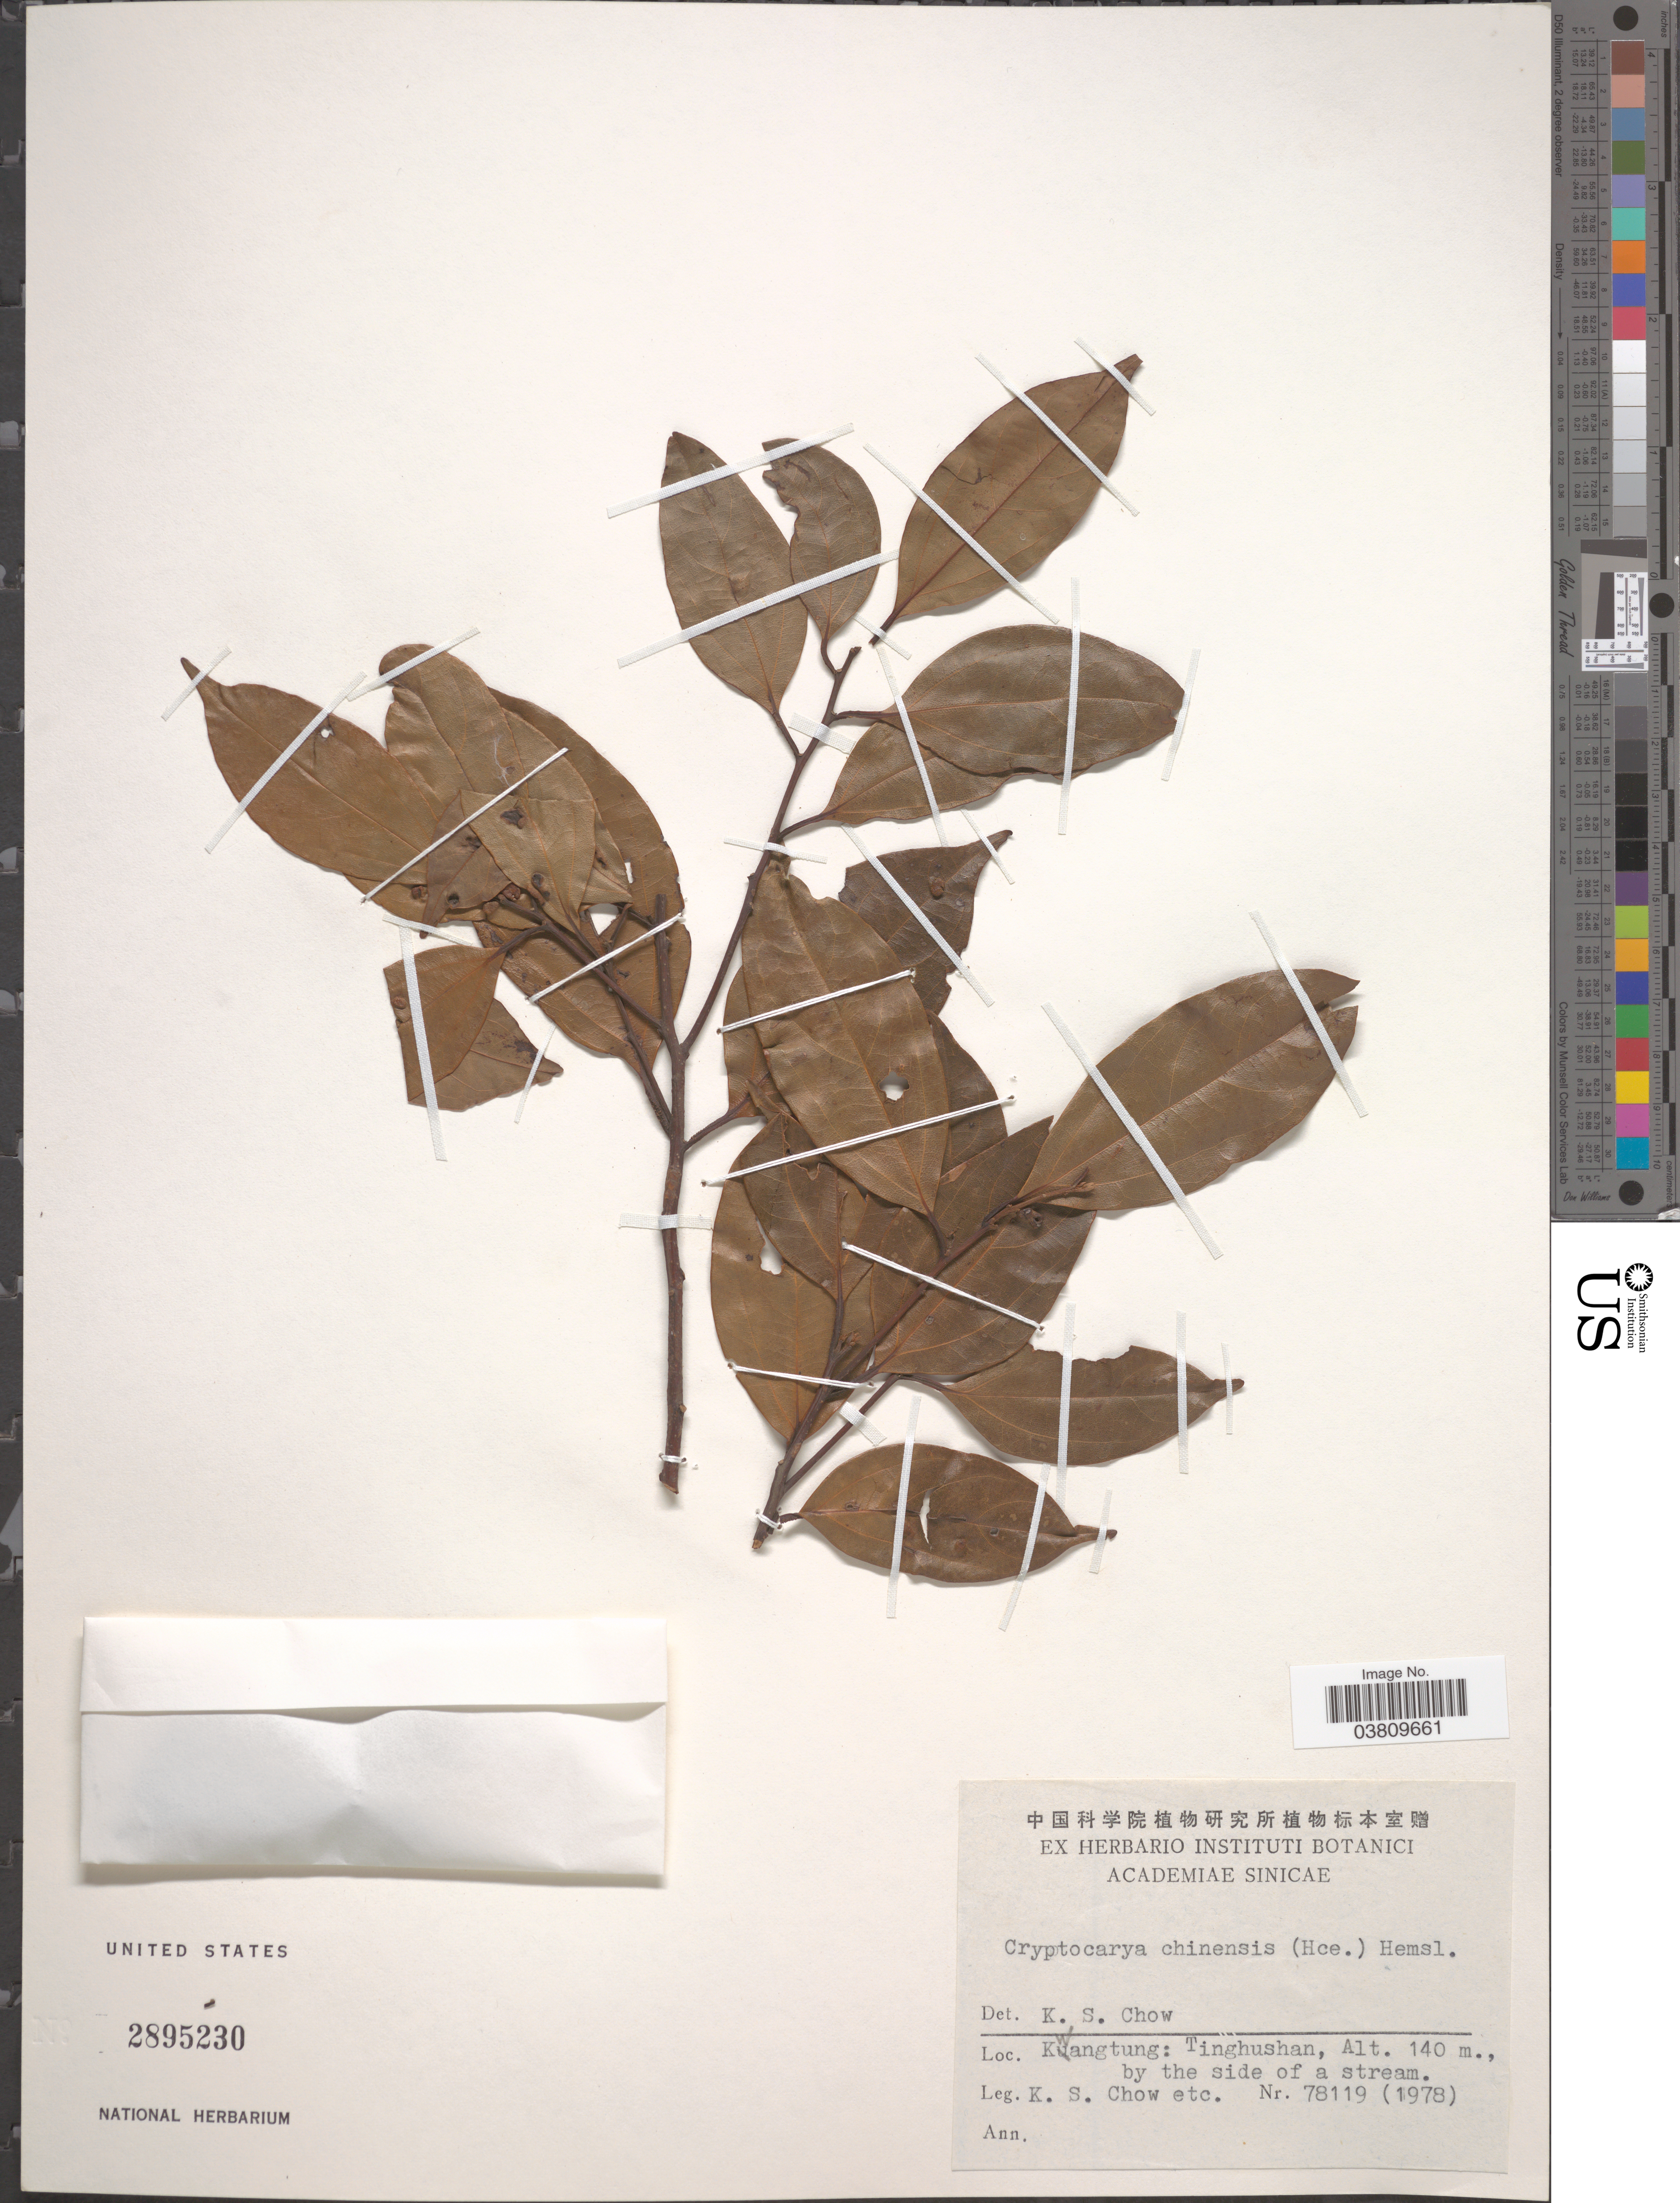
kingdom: Plantae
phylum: Tracheophyta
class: Magnoliopsida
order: Laurales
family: Lauraceae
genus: Cryptocarya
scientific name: Cryptocarya chinensis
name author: (Hance) Hemsl.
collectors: K. S. Chow & et al.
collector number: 78119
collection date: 1978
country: China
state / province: Guangdong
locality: Kwangtung: Tinghushan, by the side of a stream.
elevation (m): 140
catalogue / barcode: US 2895230